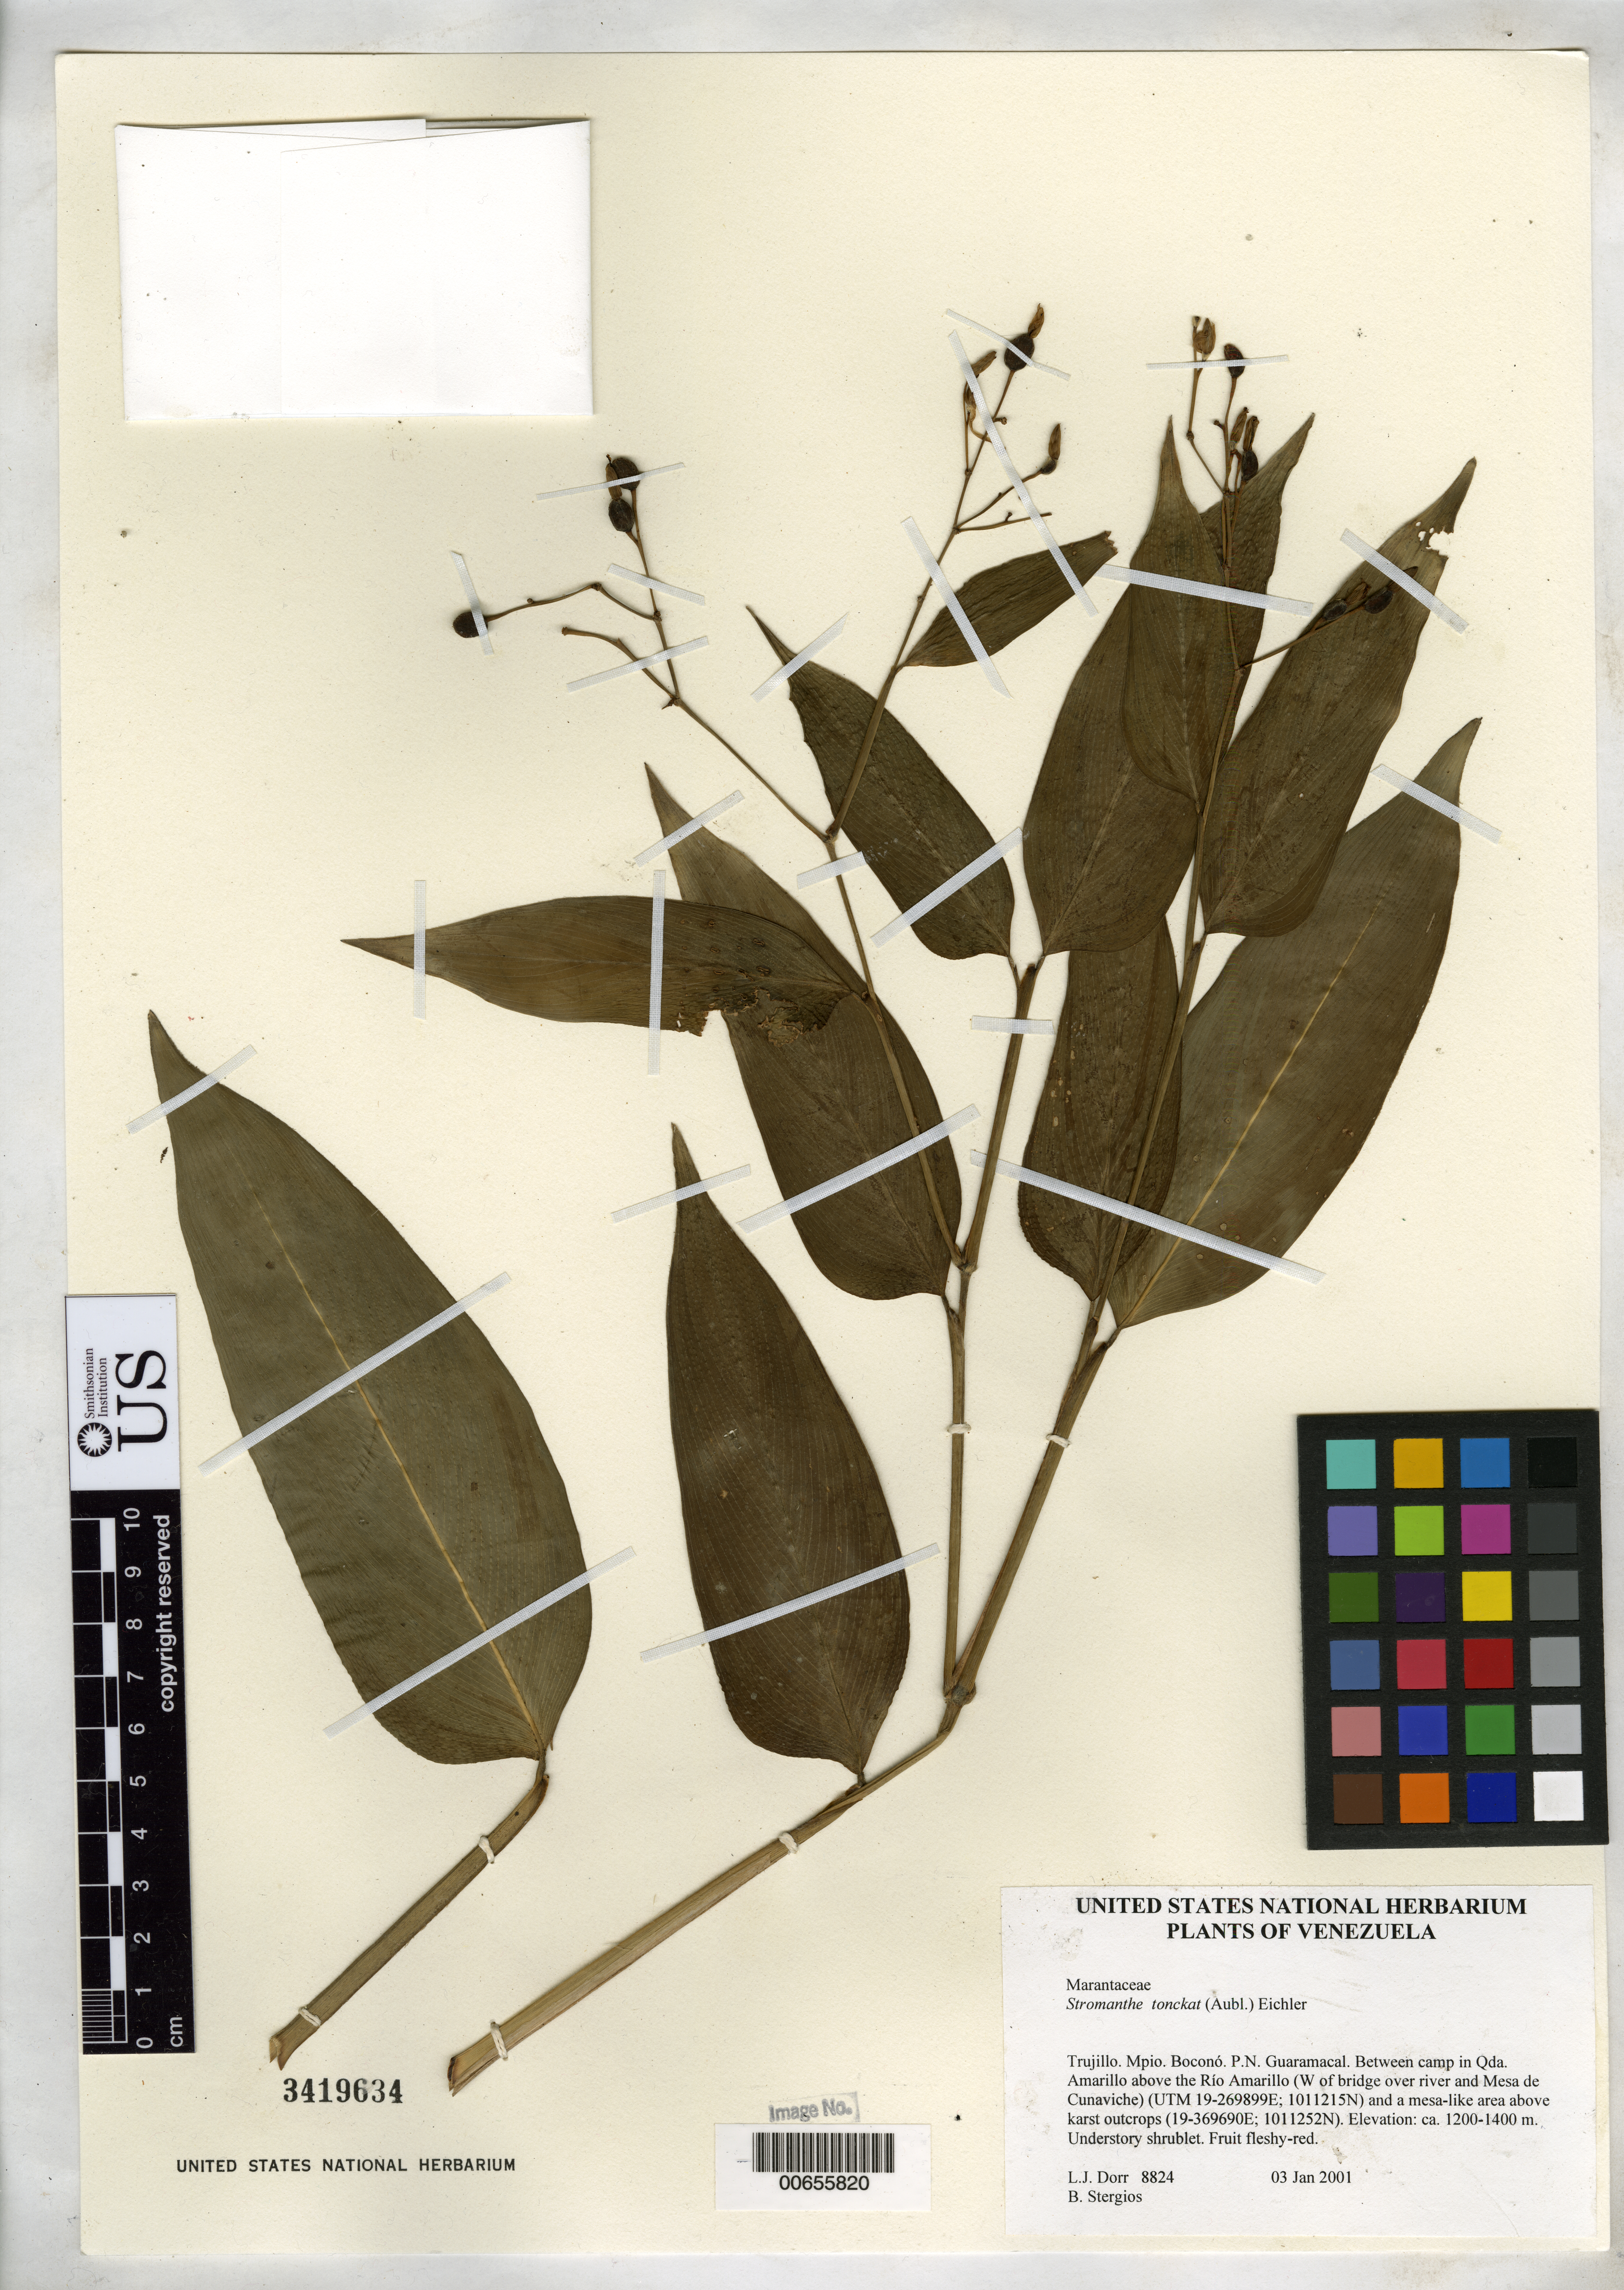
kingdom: Plantae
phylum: Tracheophyta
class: Liliopsida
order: Zingiberales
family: Marantaceae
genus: Stromanthe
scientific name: Stromanthe tonckat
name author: (Aubl.) Eichler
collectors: L. J. Dorr & B. G. Stergios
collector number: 8824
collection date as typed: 03 Jan 2001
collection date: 2001-01-03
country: Venezuela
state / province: Trujillo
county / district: Boconó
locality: Parque Nacional Guaramacal. Between camp in Qda Amarillo above Río Amarillo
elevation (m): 1200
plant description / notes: AAU, C, COL, CTES, F, MO, NY, PORT, US, VEN, WIS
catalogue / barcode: US 3419634